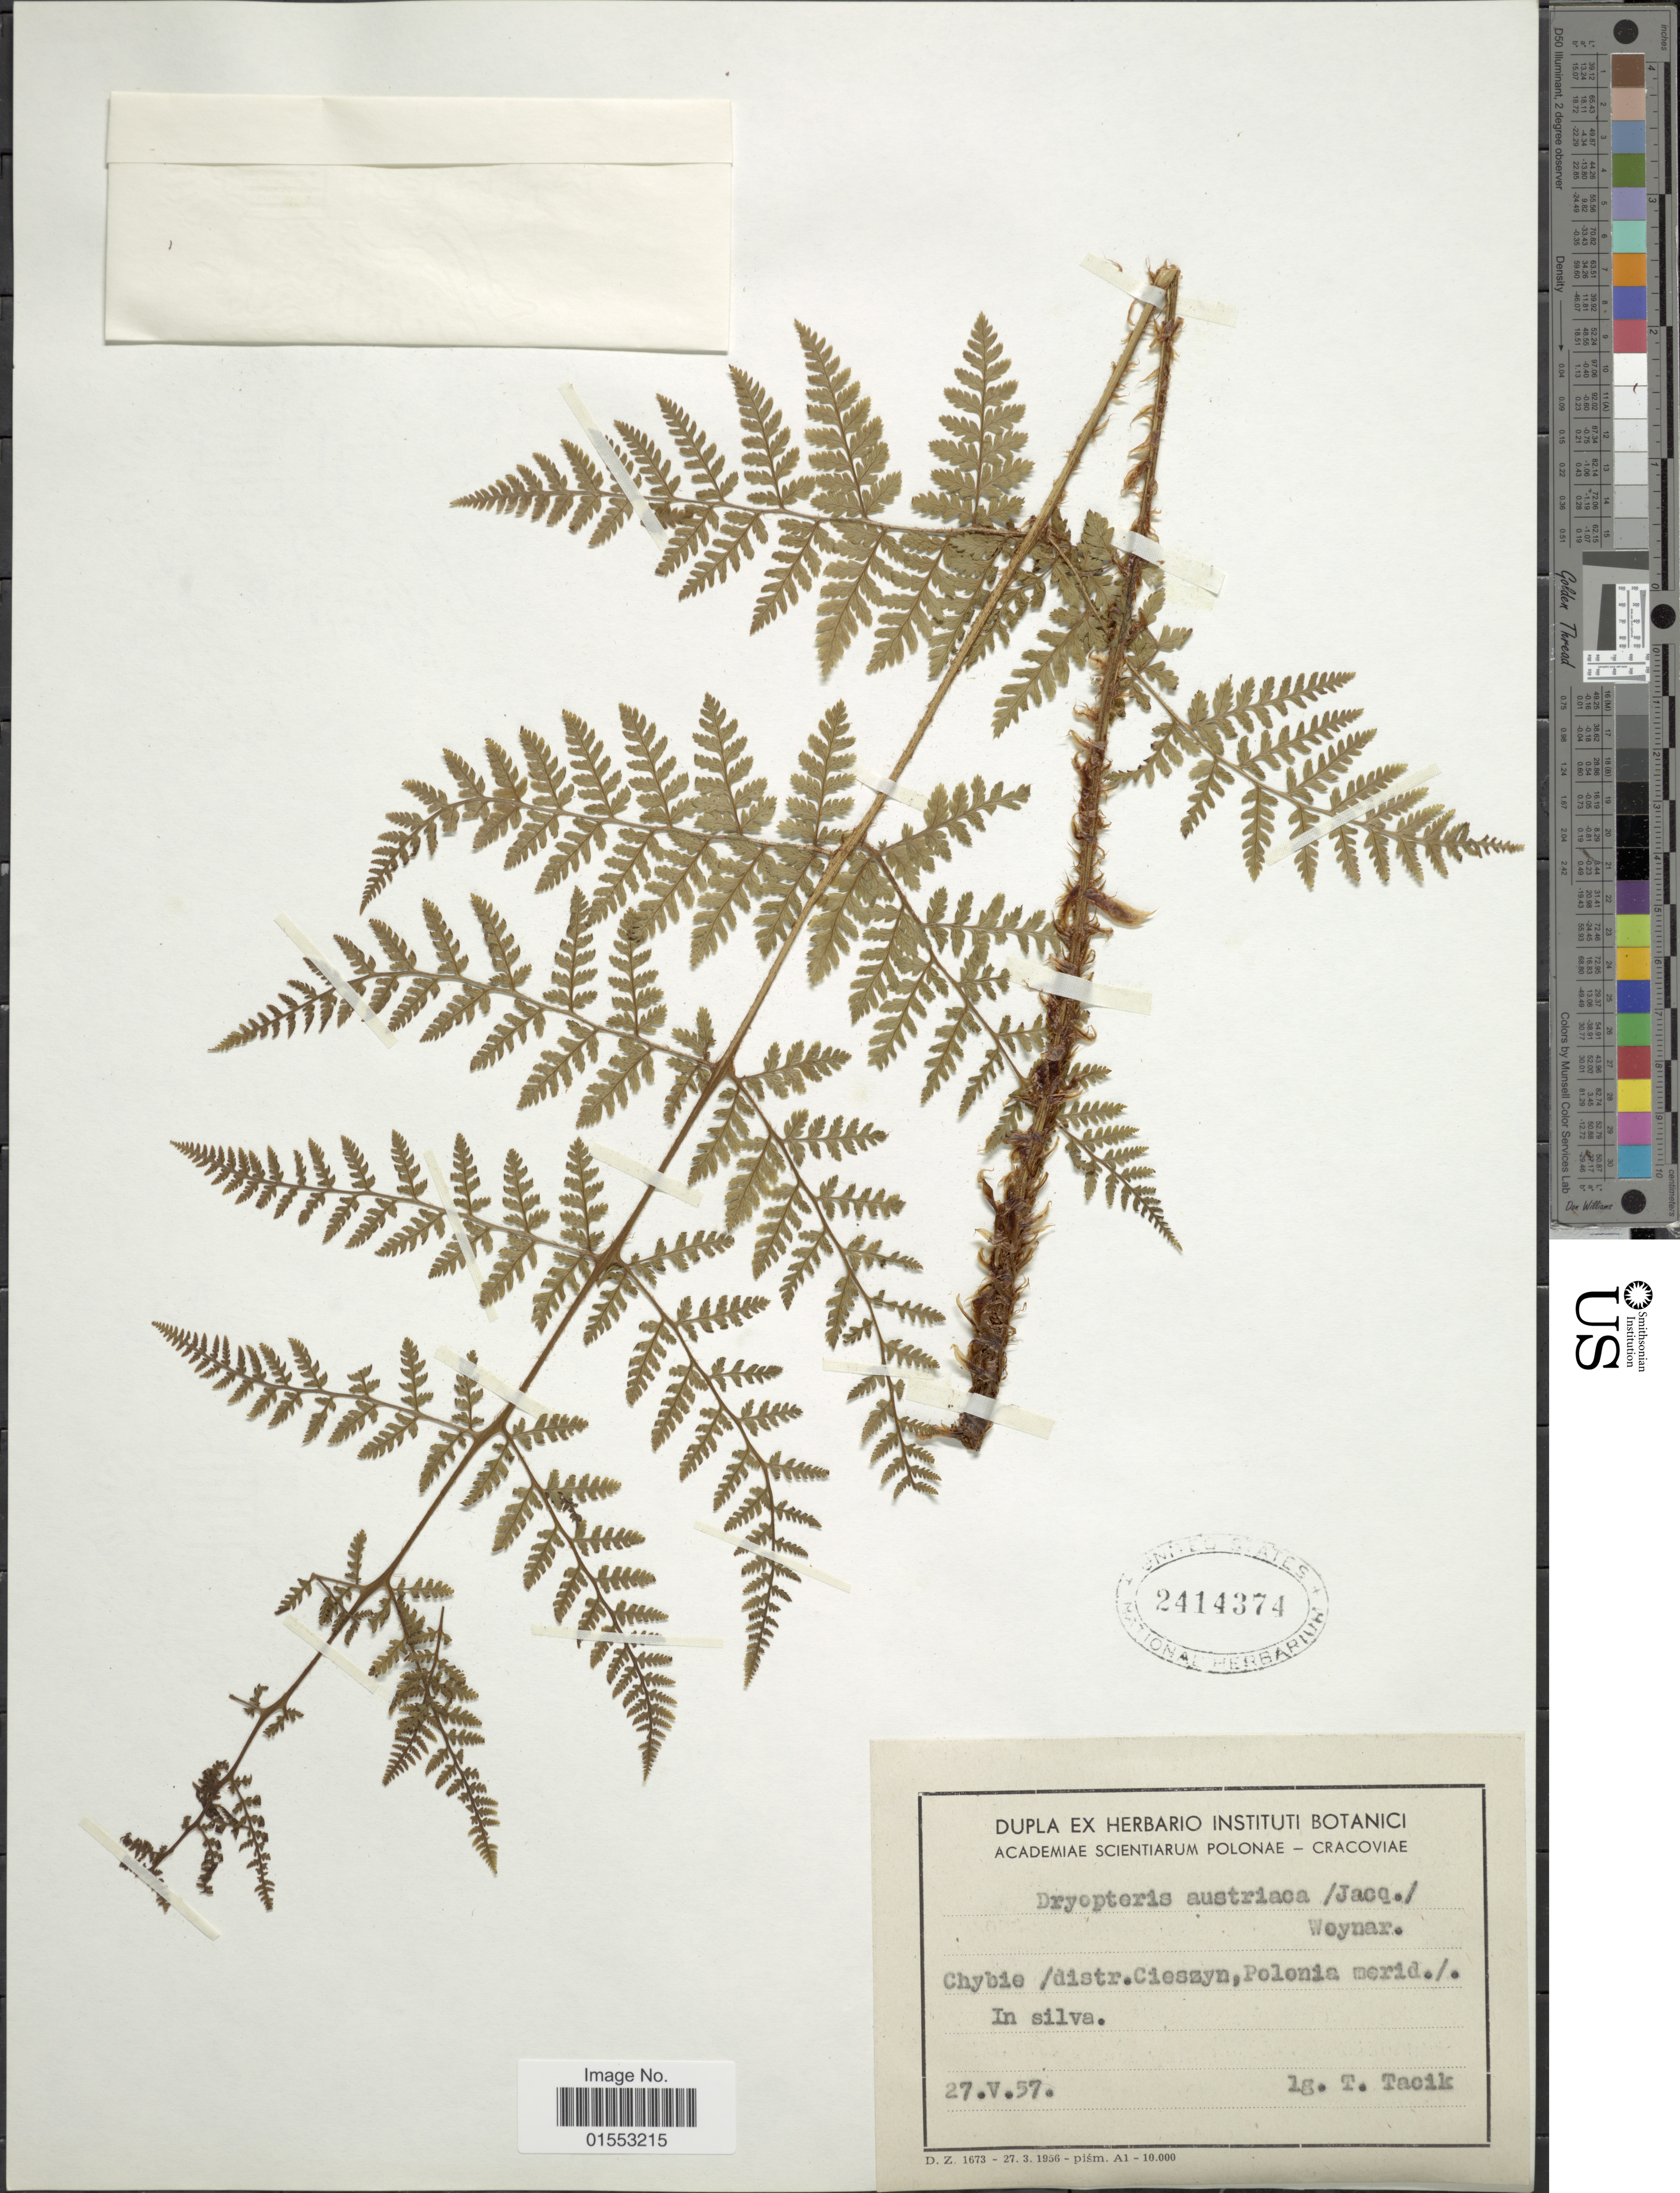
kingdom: Plantae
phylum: Tracheophyta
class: Polypodiopsida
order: Polypodiales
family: Dryopteridaceae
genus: Dryopteris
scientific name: Dryopteris dilatata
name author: (Hoffm.) A. Gray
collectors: T. Tacik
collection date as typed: Transcribed d/m/y: 27/5/57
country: Poland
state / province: Slaskie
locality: Chybie, Distr. Ciesoyn, Polonia merid. [interpreted]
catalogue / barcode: US 2414374